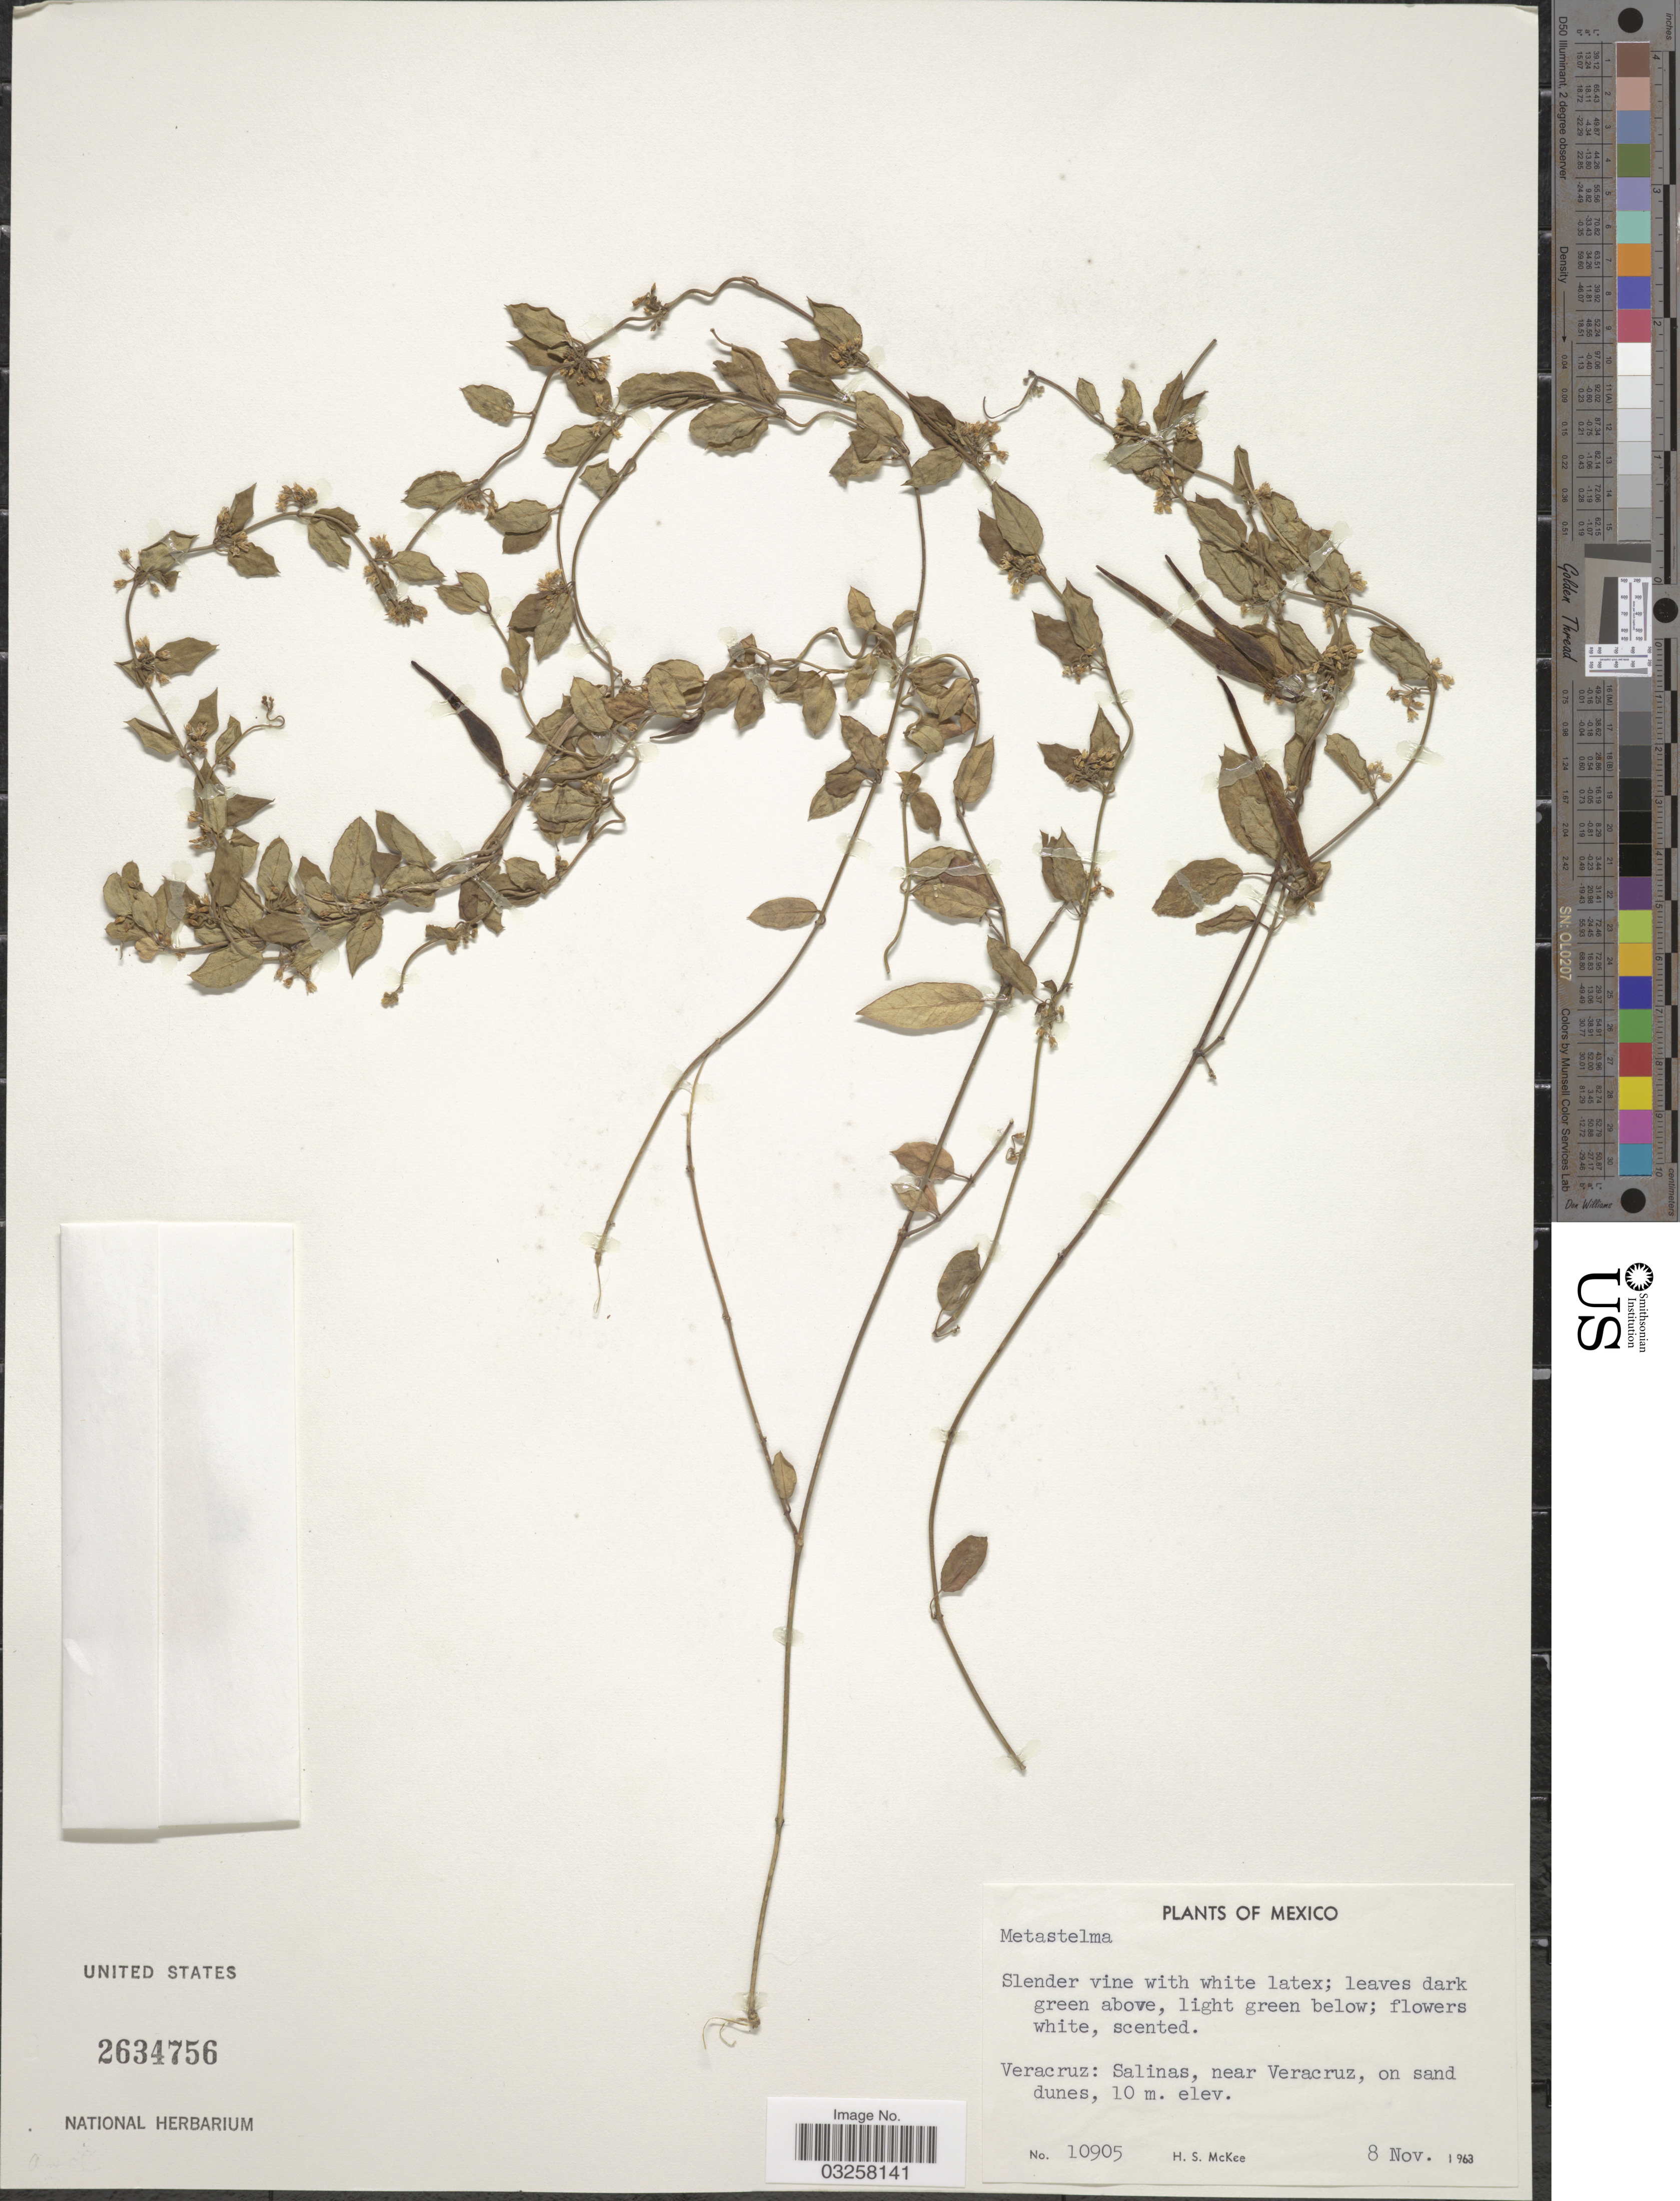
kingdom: Plantae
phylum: Tracheophyta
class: Magnoliopsida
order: Gentianales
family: Apocynaceae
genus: Metastelma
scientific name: Metastelma sp.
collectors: H. S. McKee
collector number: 10905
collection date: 1963-11-08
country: Mexico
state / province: Veracruz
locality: Veracruz: Salinas, near Veracruz.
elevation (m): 10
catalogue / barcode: US 2634756